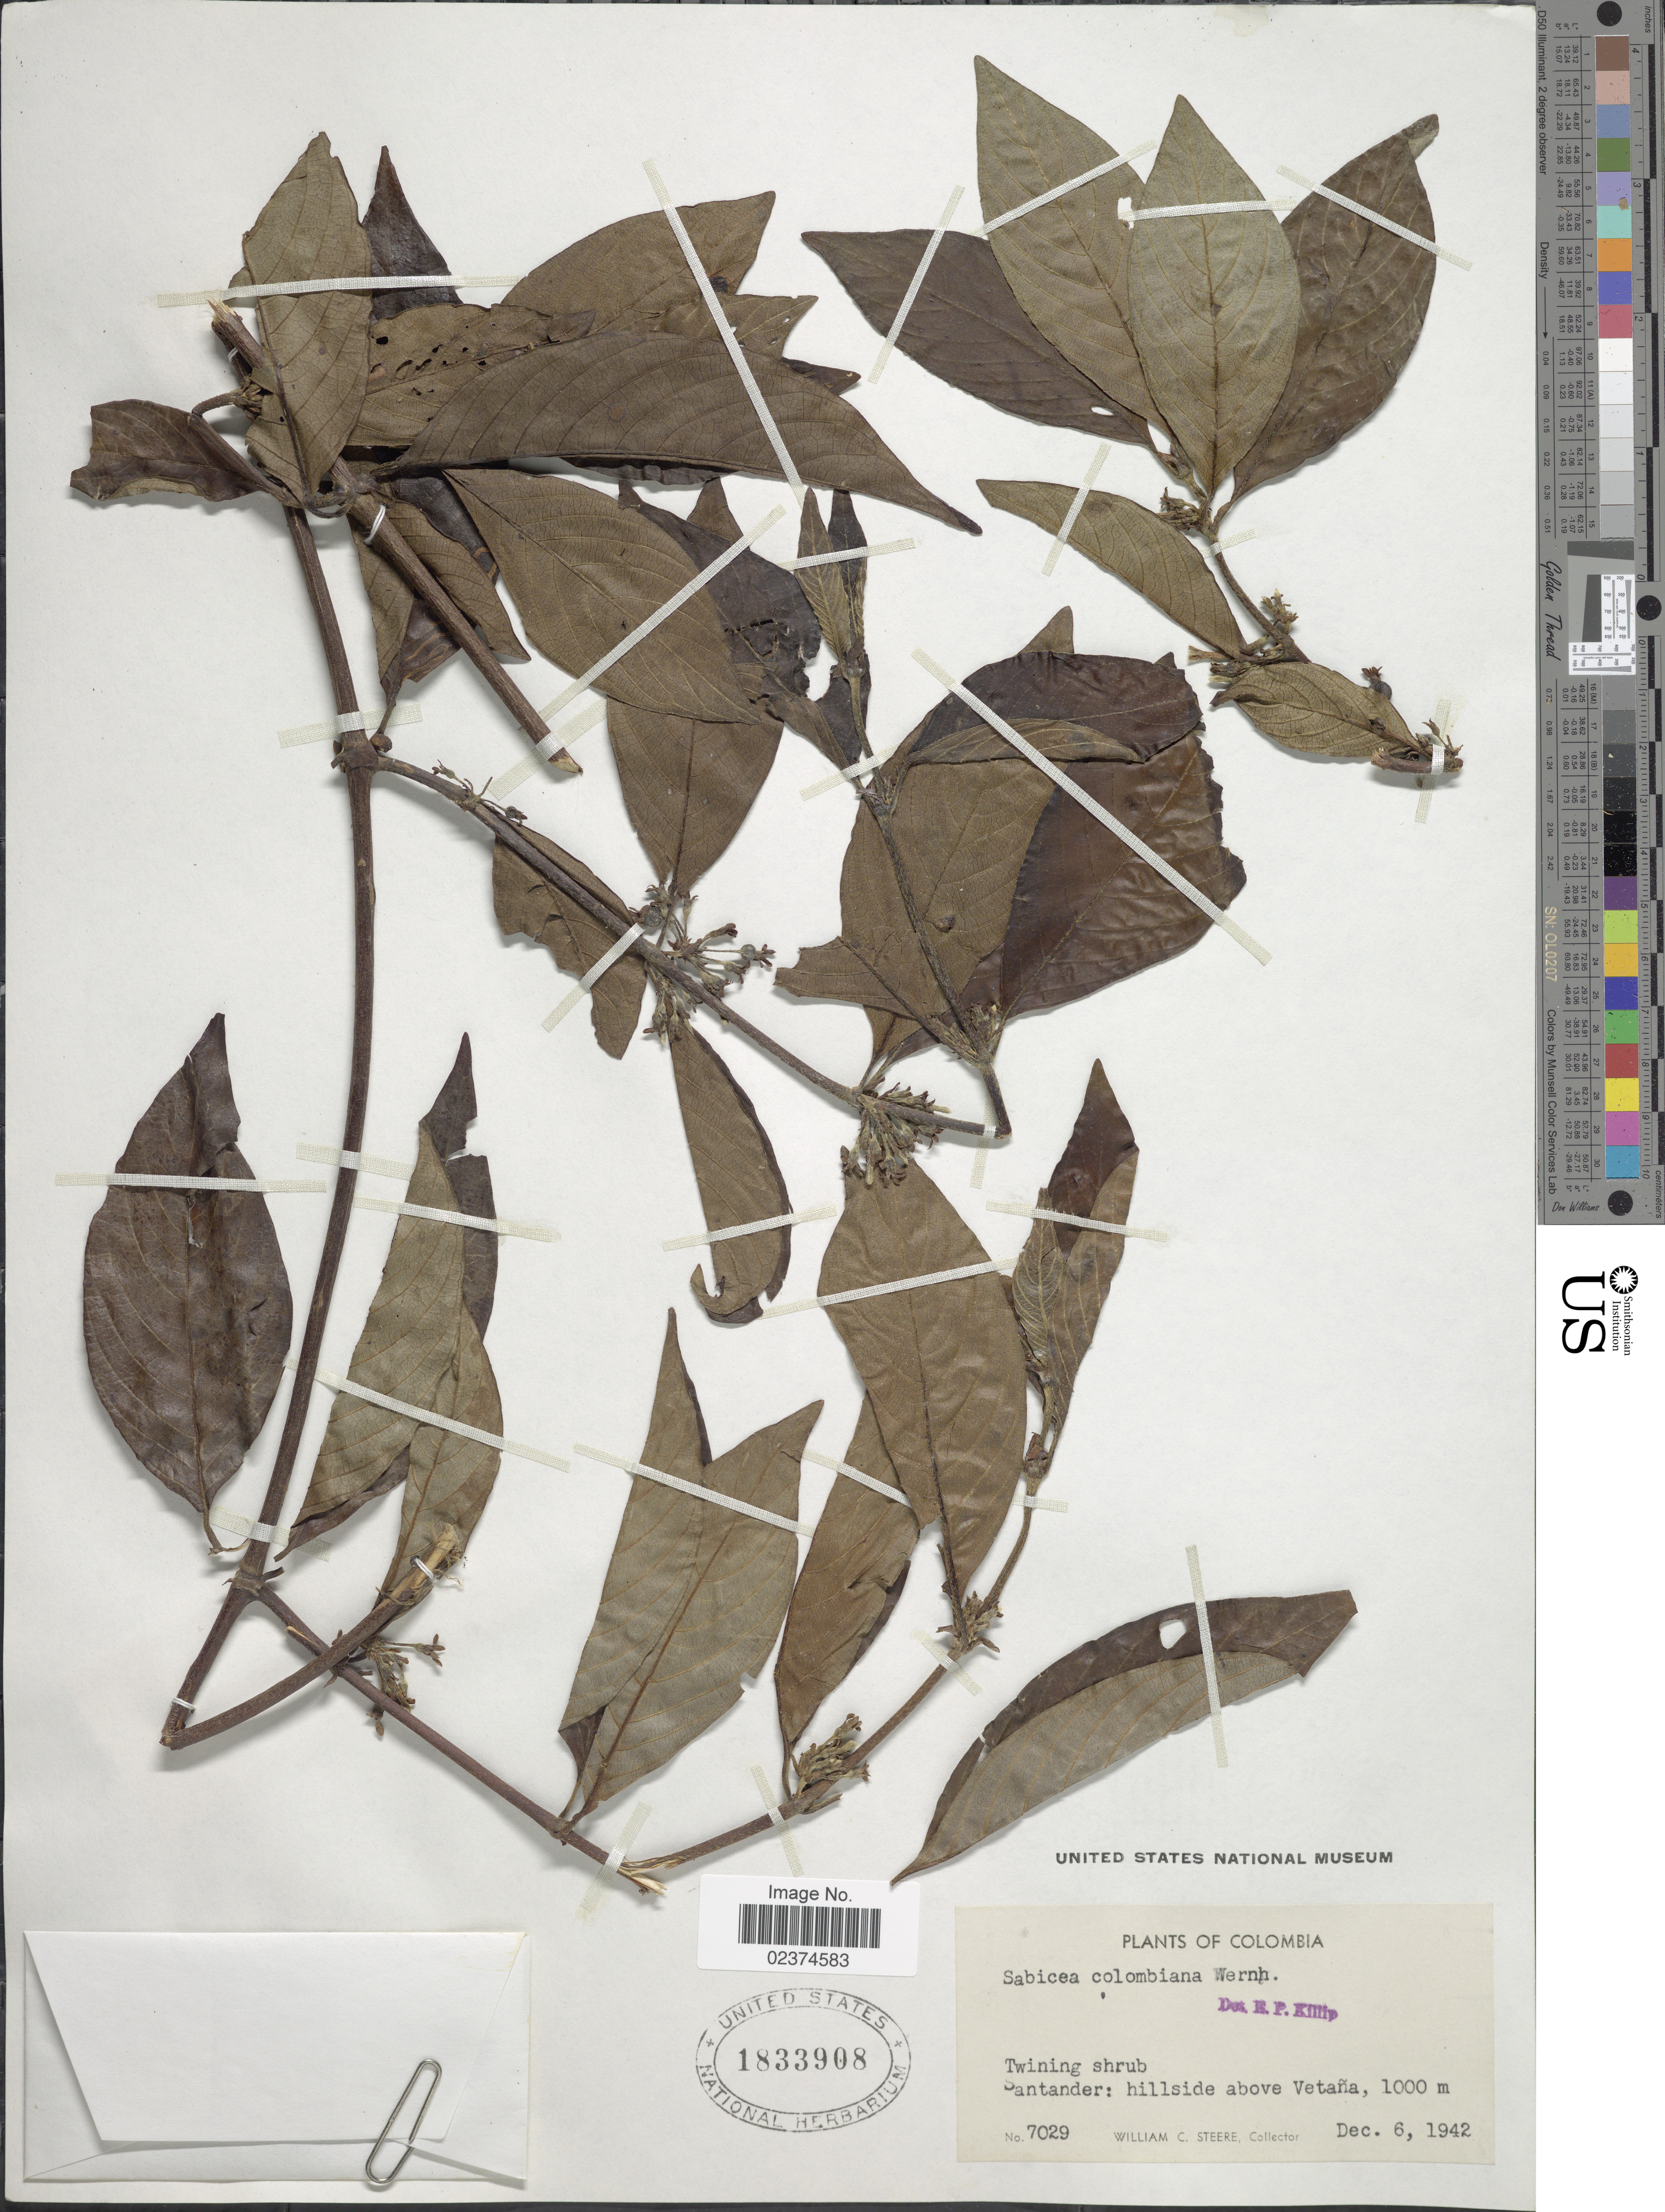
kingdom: Plantae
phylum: Tracheophyta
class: Magnoliopsida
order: Gentianales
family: Rubiaceae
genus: Sabicea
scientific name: Sabicea colombiana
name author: Wernham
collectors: W. C. Steere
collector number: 7029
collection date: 1942-12-06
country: Colombia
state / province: Santander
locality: Hillside above Vetana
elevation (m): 1000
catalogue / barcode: US 1833908